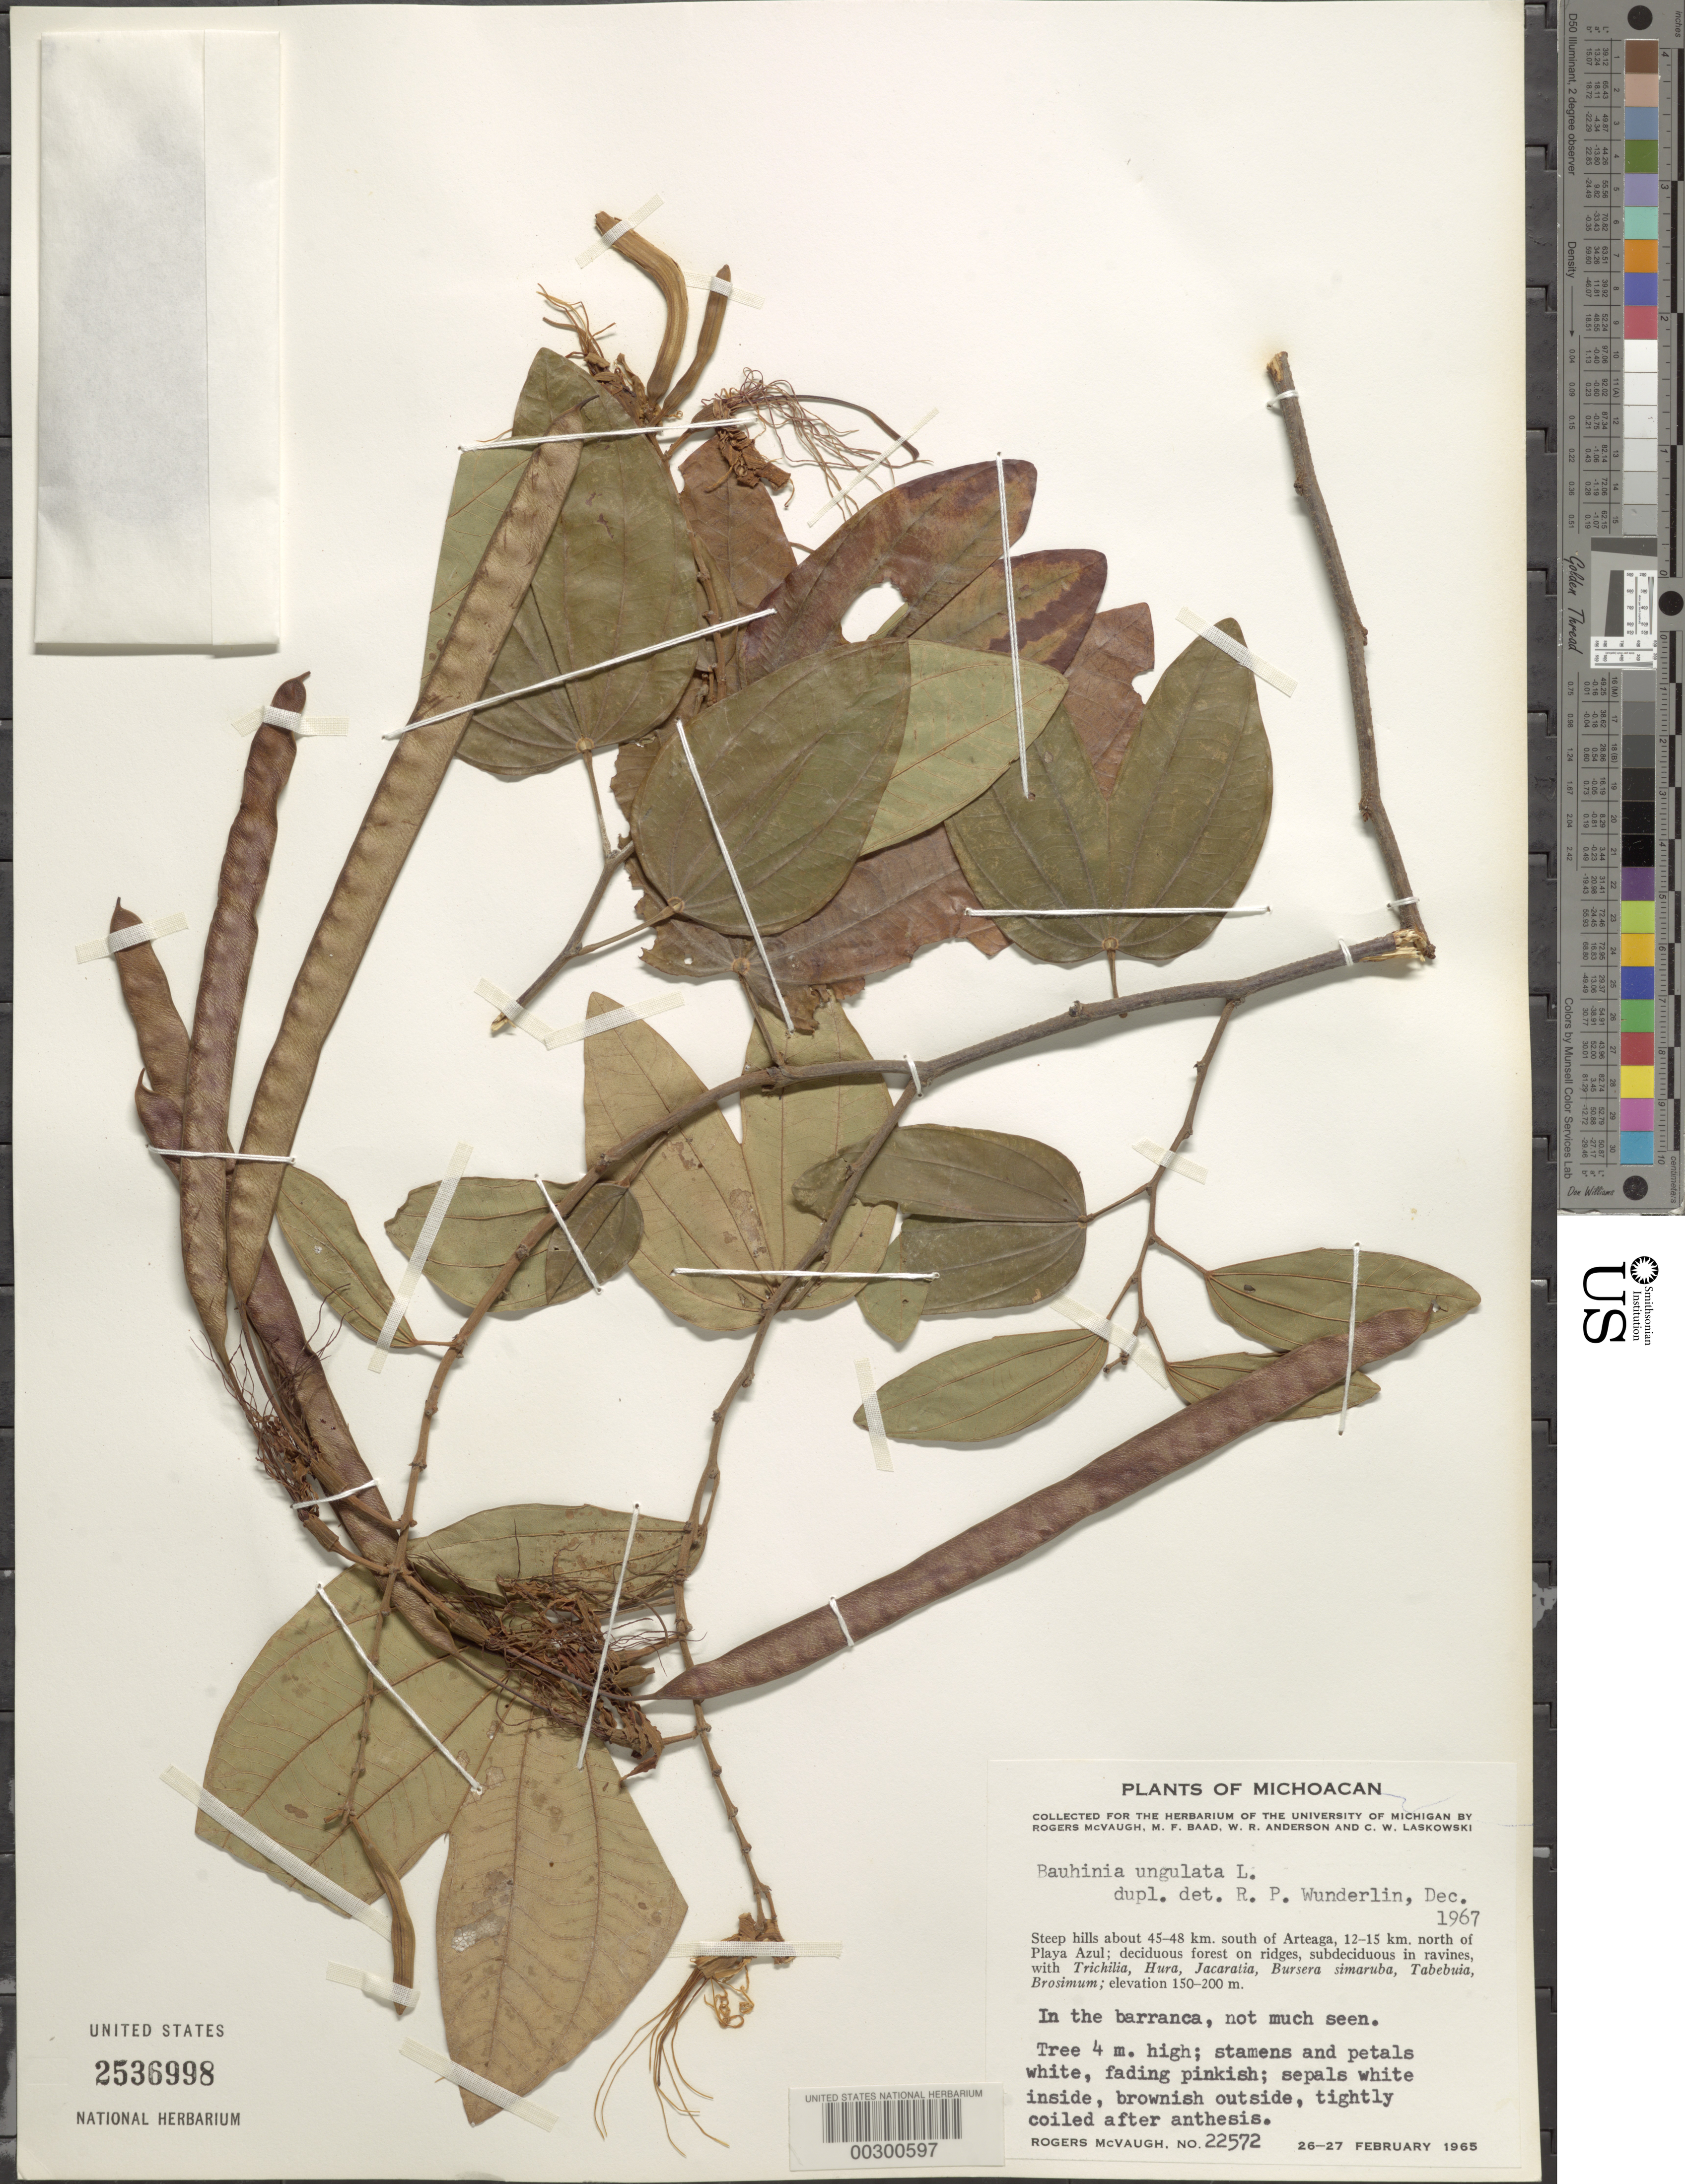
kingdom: Plantae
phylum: Tracheophyta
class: Magnoliopsida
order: Fabales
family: Fabaceae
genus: Bauhinia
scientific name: Bauhinia ungulata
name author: L.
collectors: R. McVaugh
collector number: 22572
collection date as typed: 26 Feb 1965 to 27 Feb 1965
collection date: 1965-02-26/1965-02-27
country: Mexico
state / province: Michoacán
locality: About 45-48 km W of Arteaga, 12-15 km N of Playa Azul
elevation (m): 150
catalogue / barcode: US 2536998